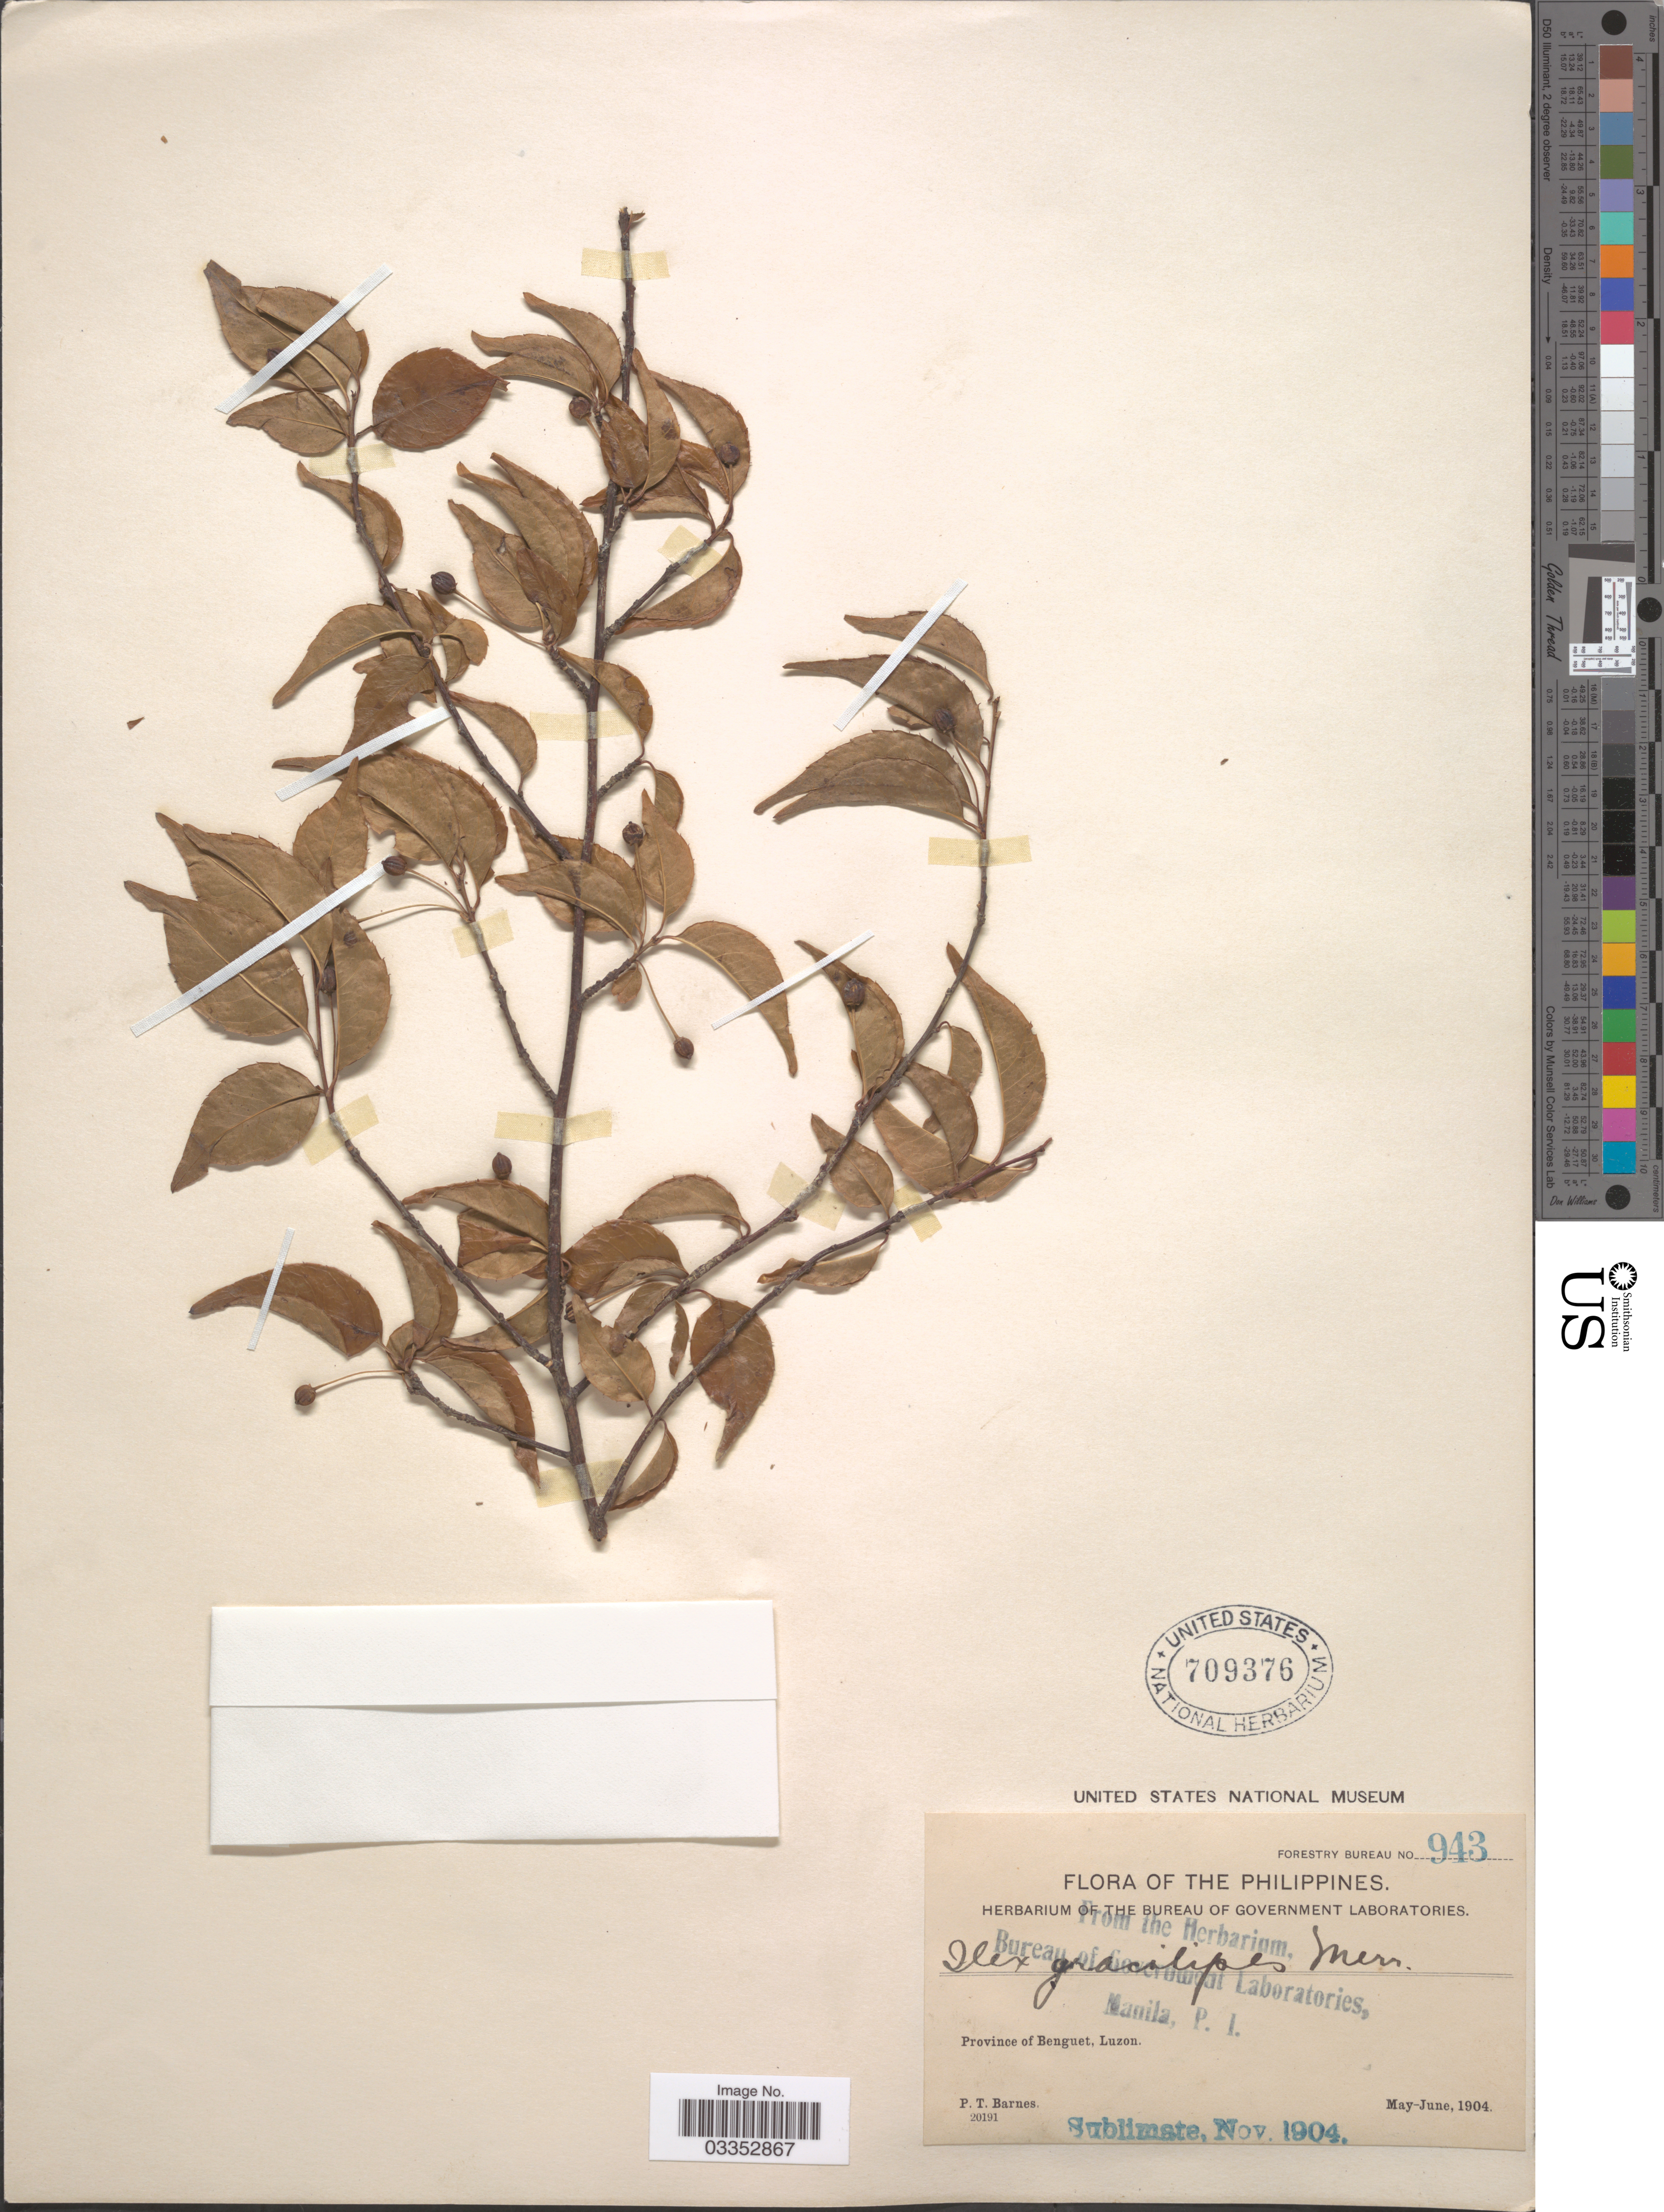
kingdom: Plantae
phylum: Tracheophyta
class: Magnoliopsida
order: Aquifoliales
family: Aquifoliaceae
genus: Ilex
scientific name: Ilex asprella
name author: Champ. ex Benth.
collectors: P. Barnes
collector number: Forestry Bureau 943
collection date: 1904-05/1904-06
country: Philippines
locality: Province of Benguet, Luzon.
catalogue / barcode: US 709376